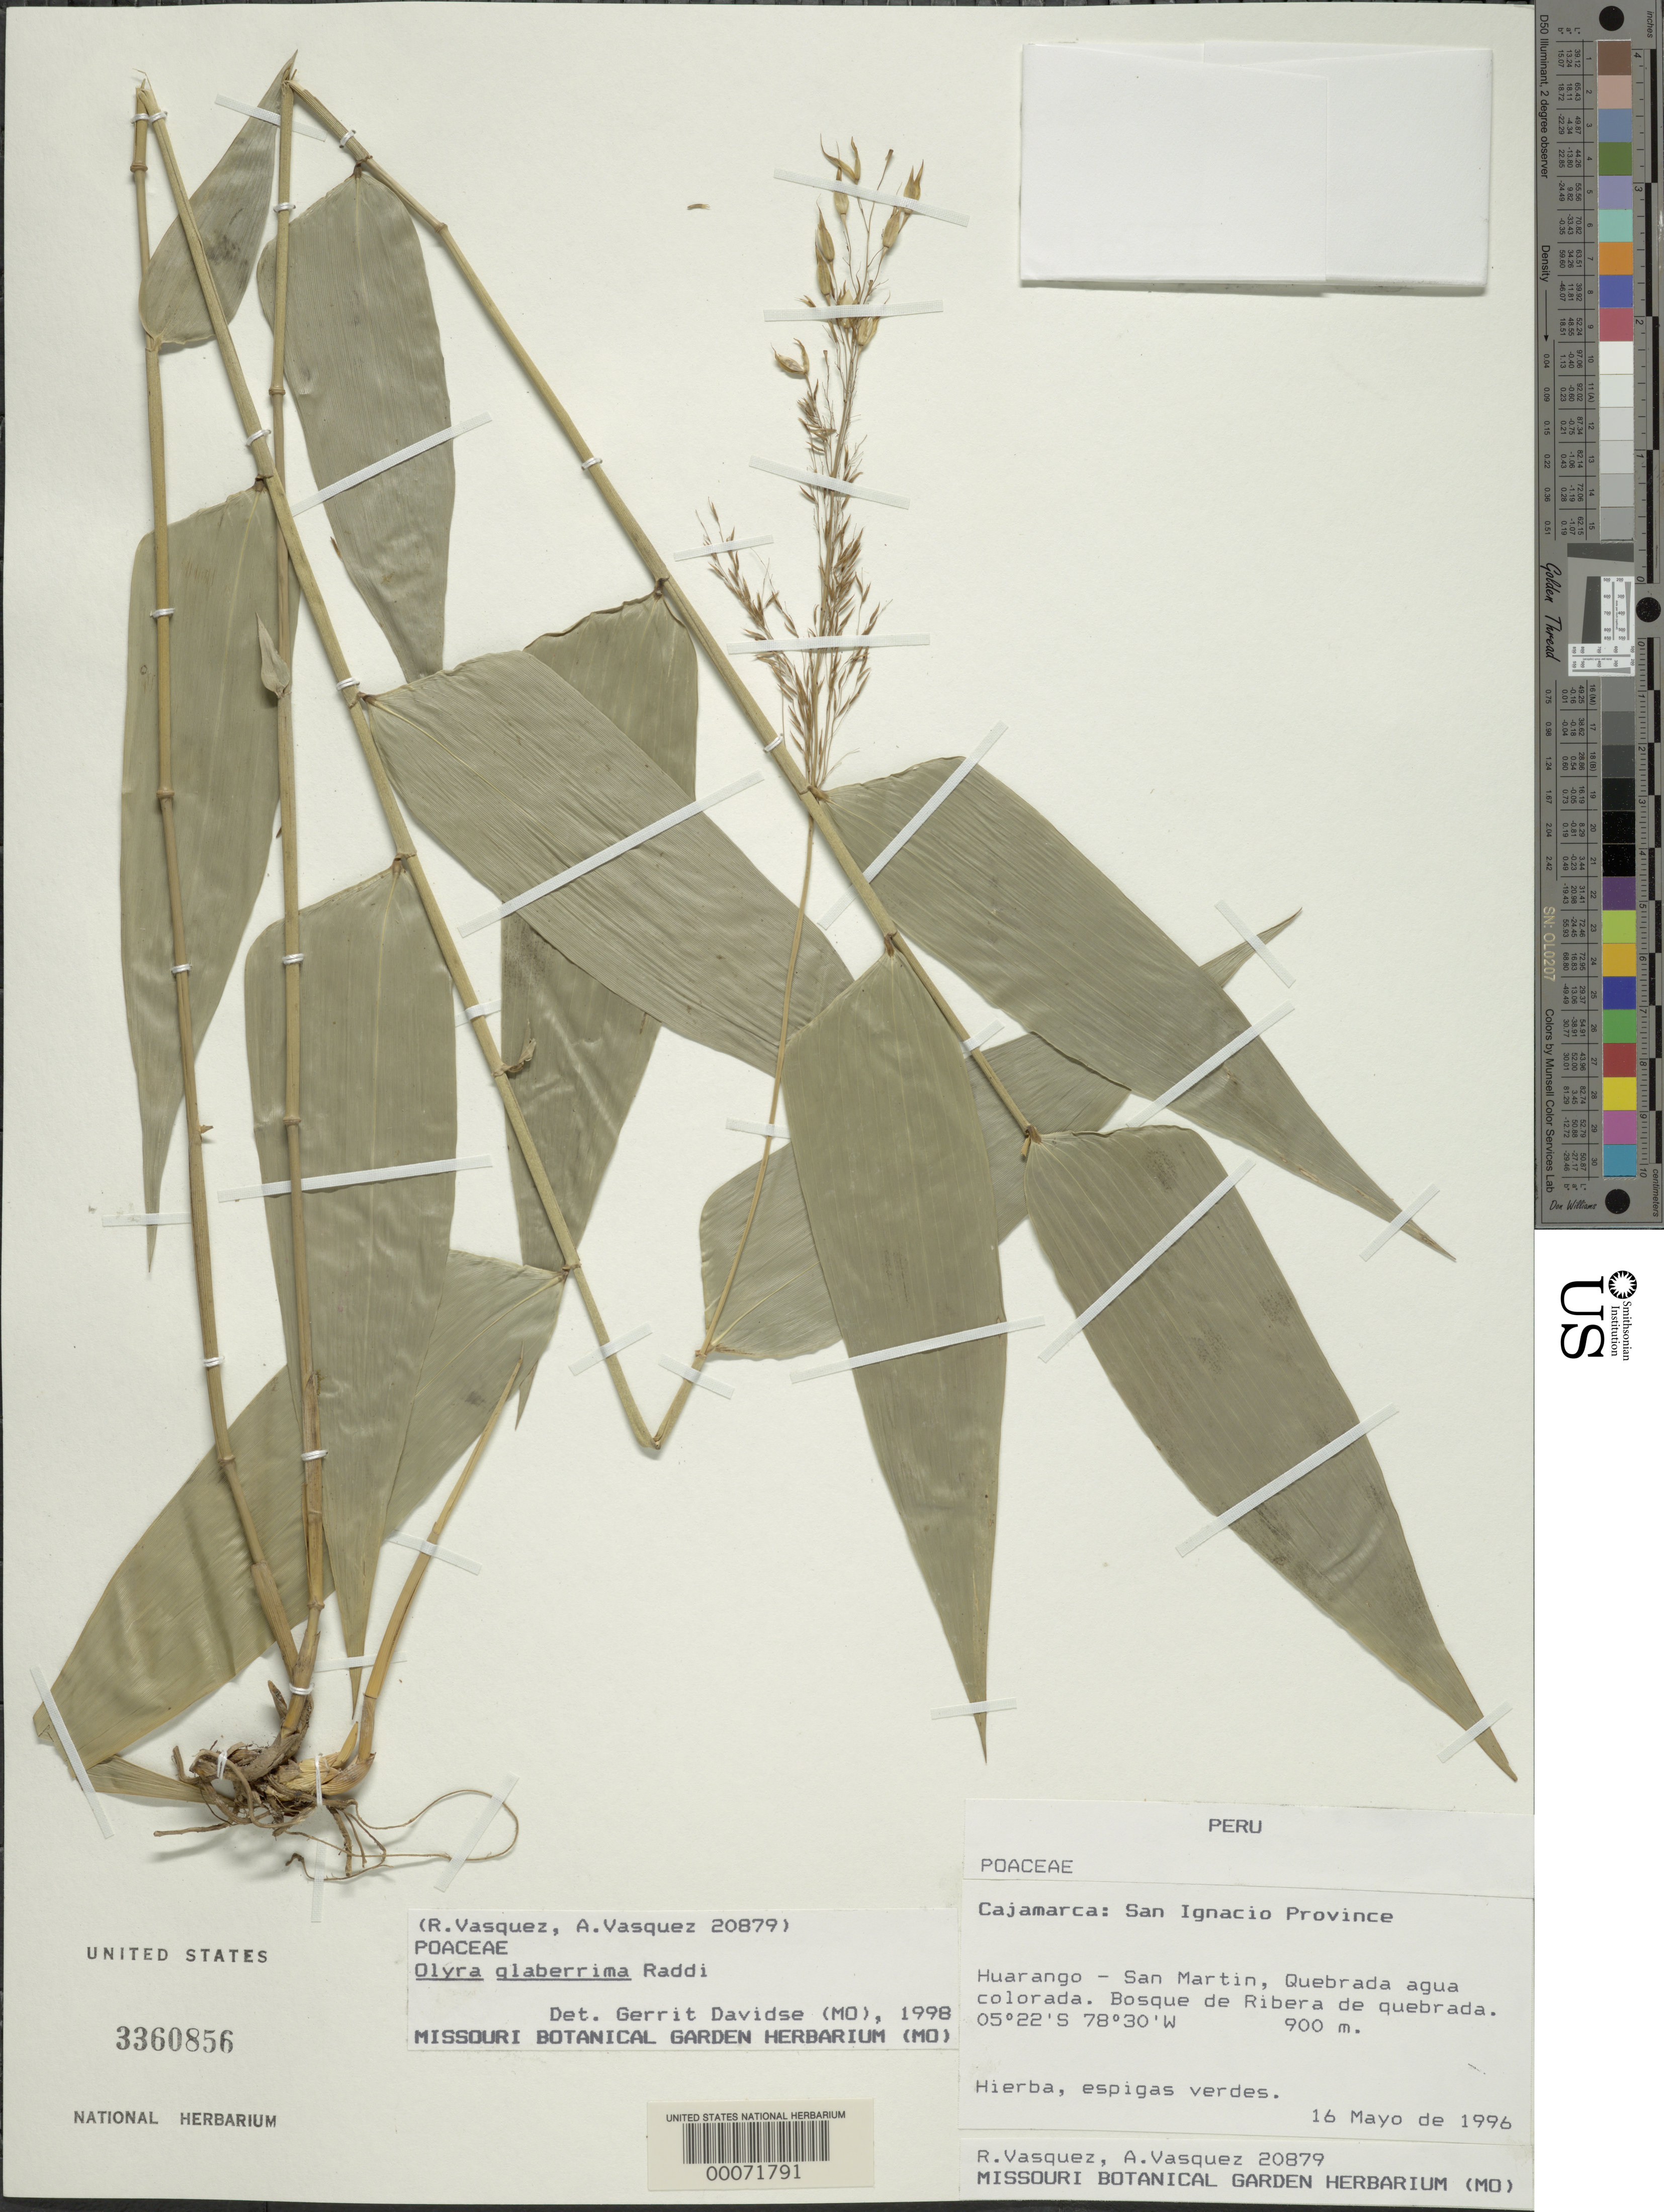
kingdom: Plantae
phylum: Tracheophyta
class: Liliopsida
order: Poales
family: Poaceae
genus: Olyra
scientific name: Olyra glaberrima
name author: Raddi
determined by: Davidse, Gerrit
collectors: R. Vásquez & A. Vasquez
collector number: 20879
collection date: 1996-05-16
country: Peru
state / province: Cajamarca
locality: Prov. San Ignacio; Huarango - San Martin, Quebrada agua colorada, bosque de Ribera de quebrada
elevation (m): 900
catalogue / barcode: US 3360856